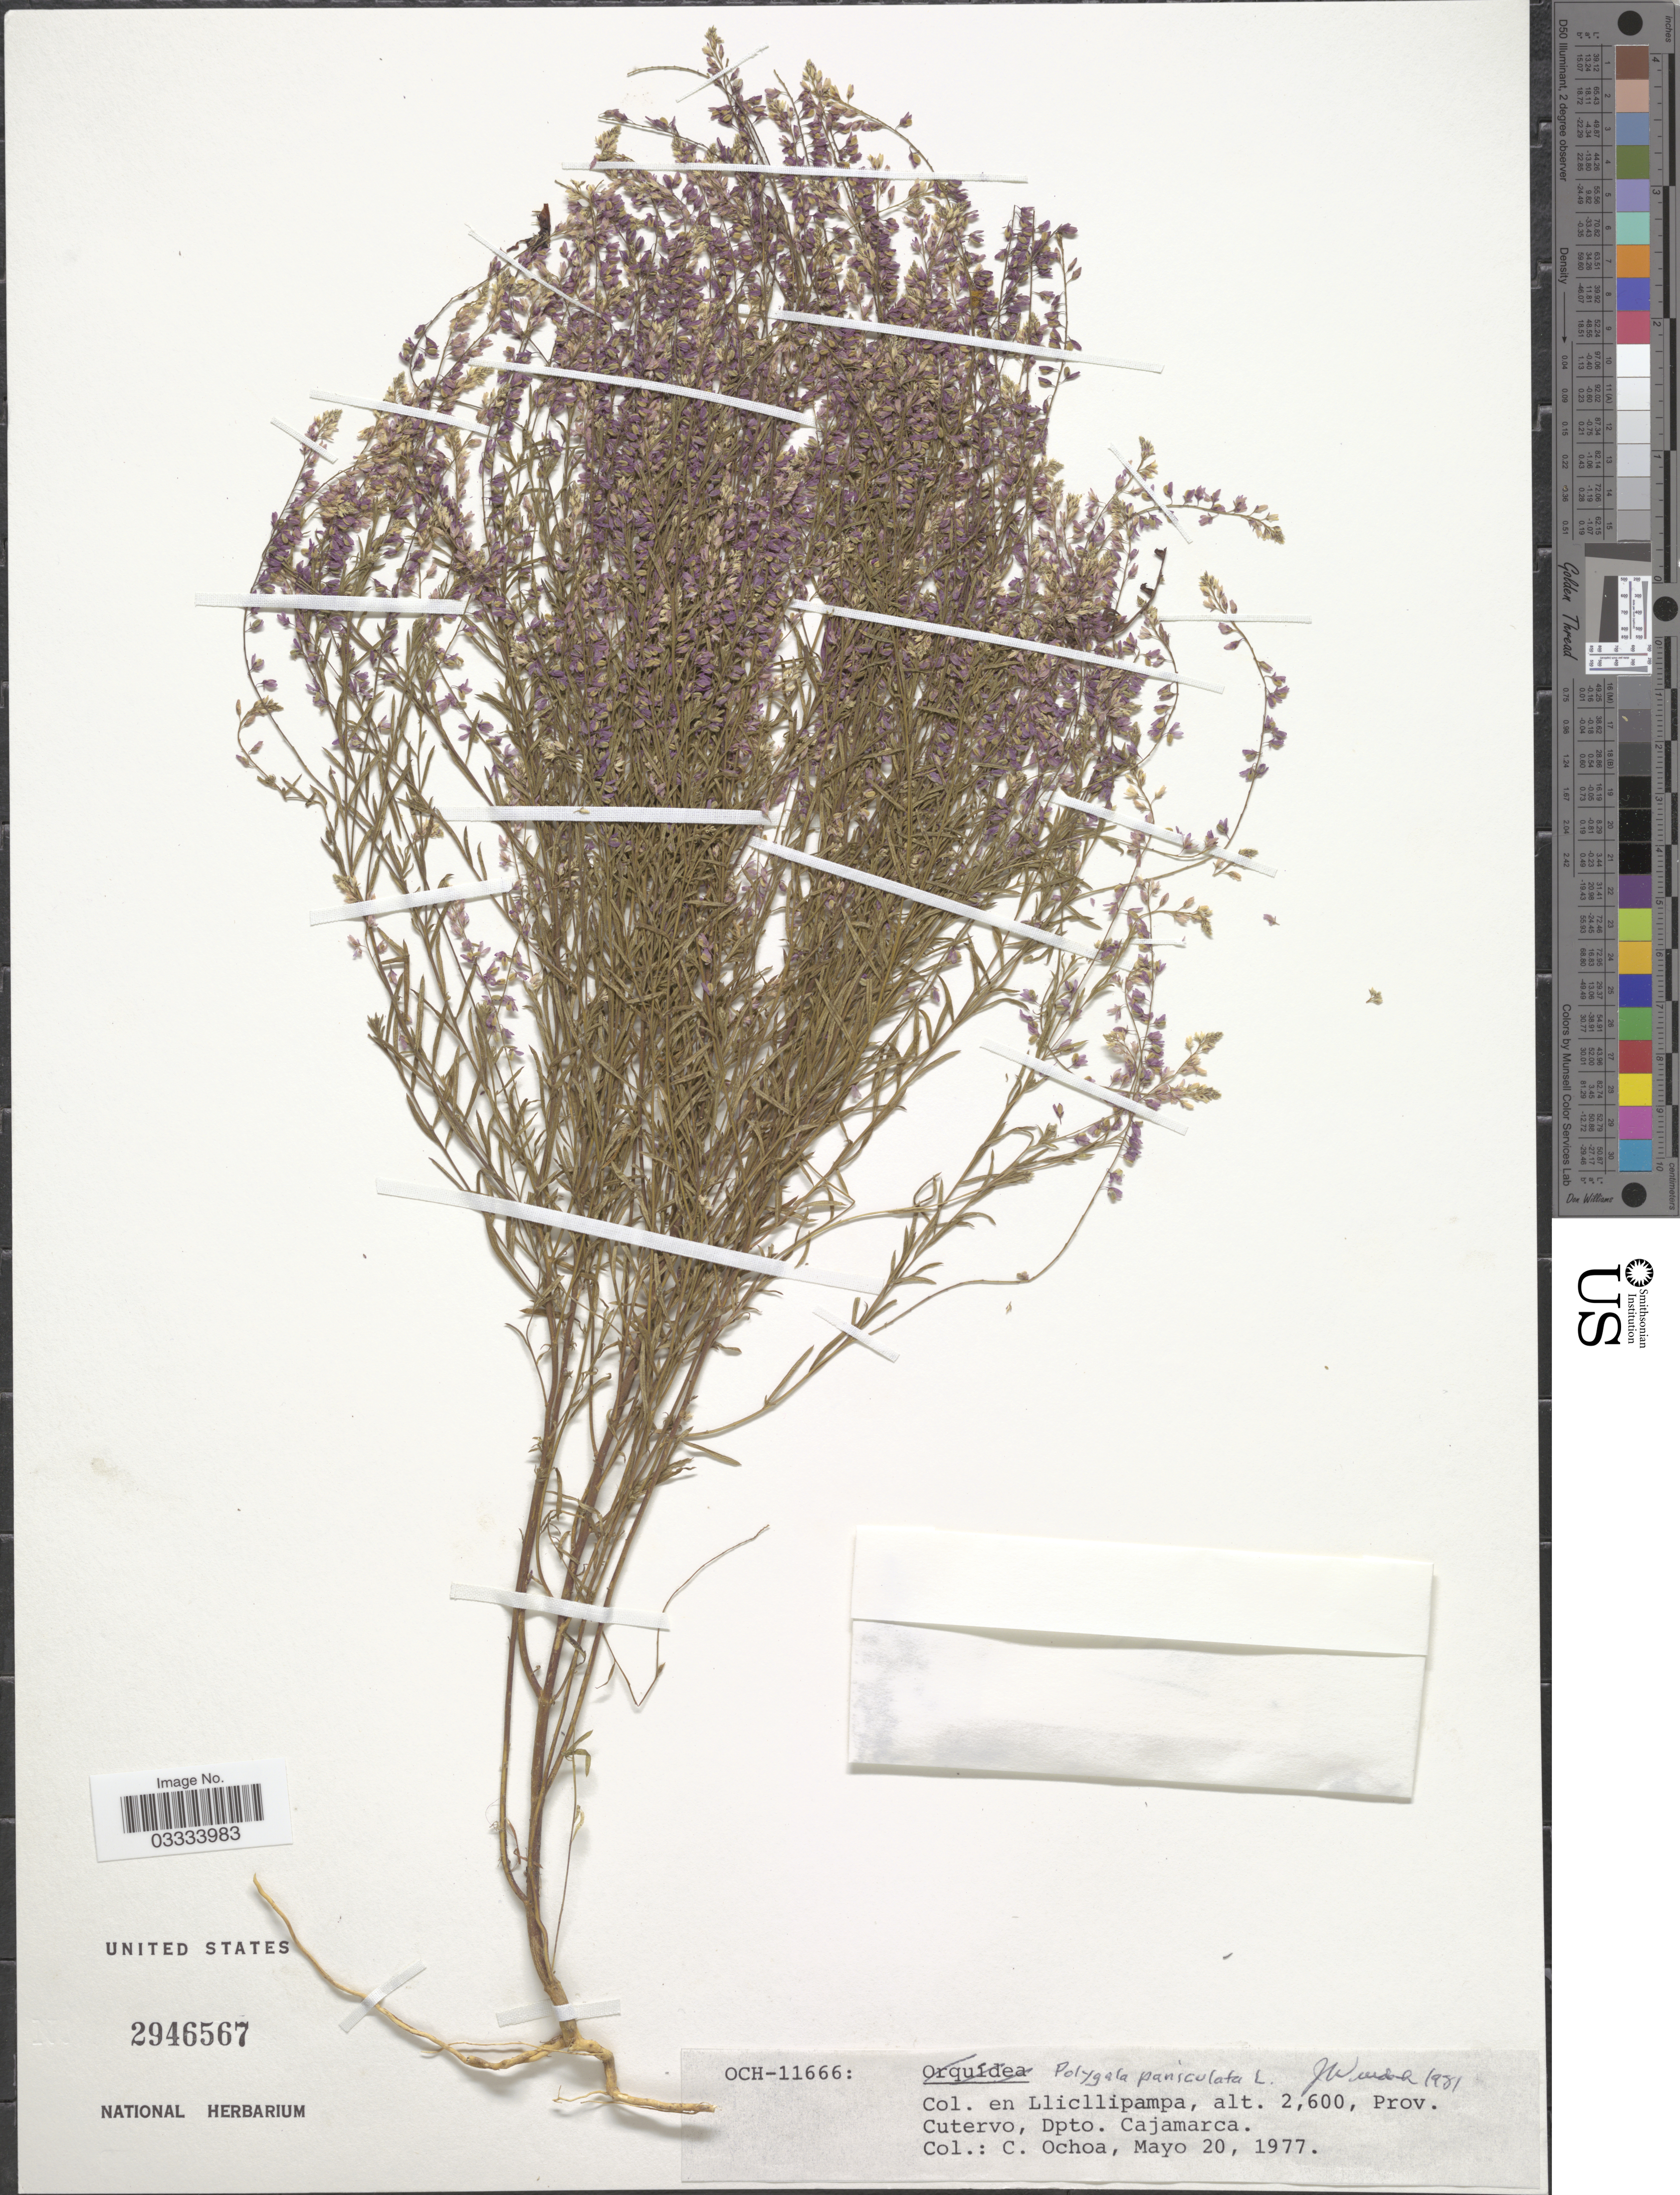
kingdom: Plantae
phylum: Tracheophyta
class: Magnoliopsida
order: Fabales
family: Polygalaceae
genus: Polygala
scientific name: Polygala paniculata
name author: L.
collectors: C. Ochoa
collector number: OCH-11666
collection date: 1977-05-20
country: Peru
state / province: Cajamarca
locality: En Llicllipampa, Prov. Cutervo, Dpto. Cajamarca.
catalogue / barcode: US 2946567